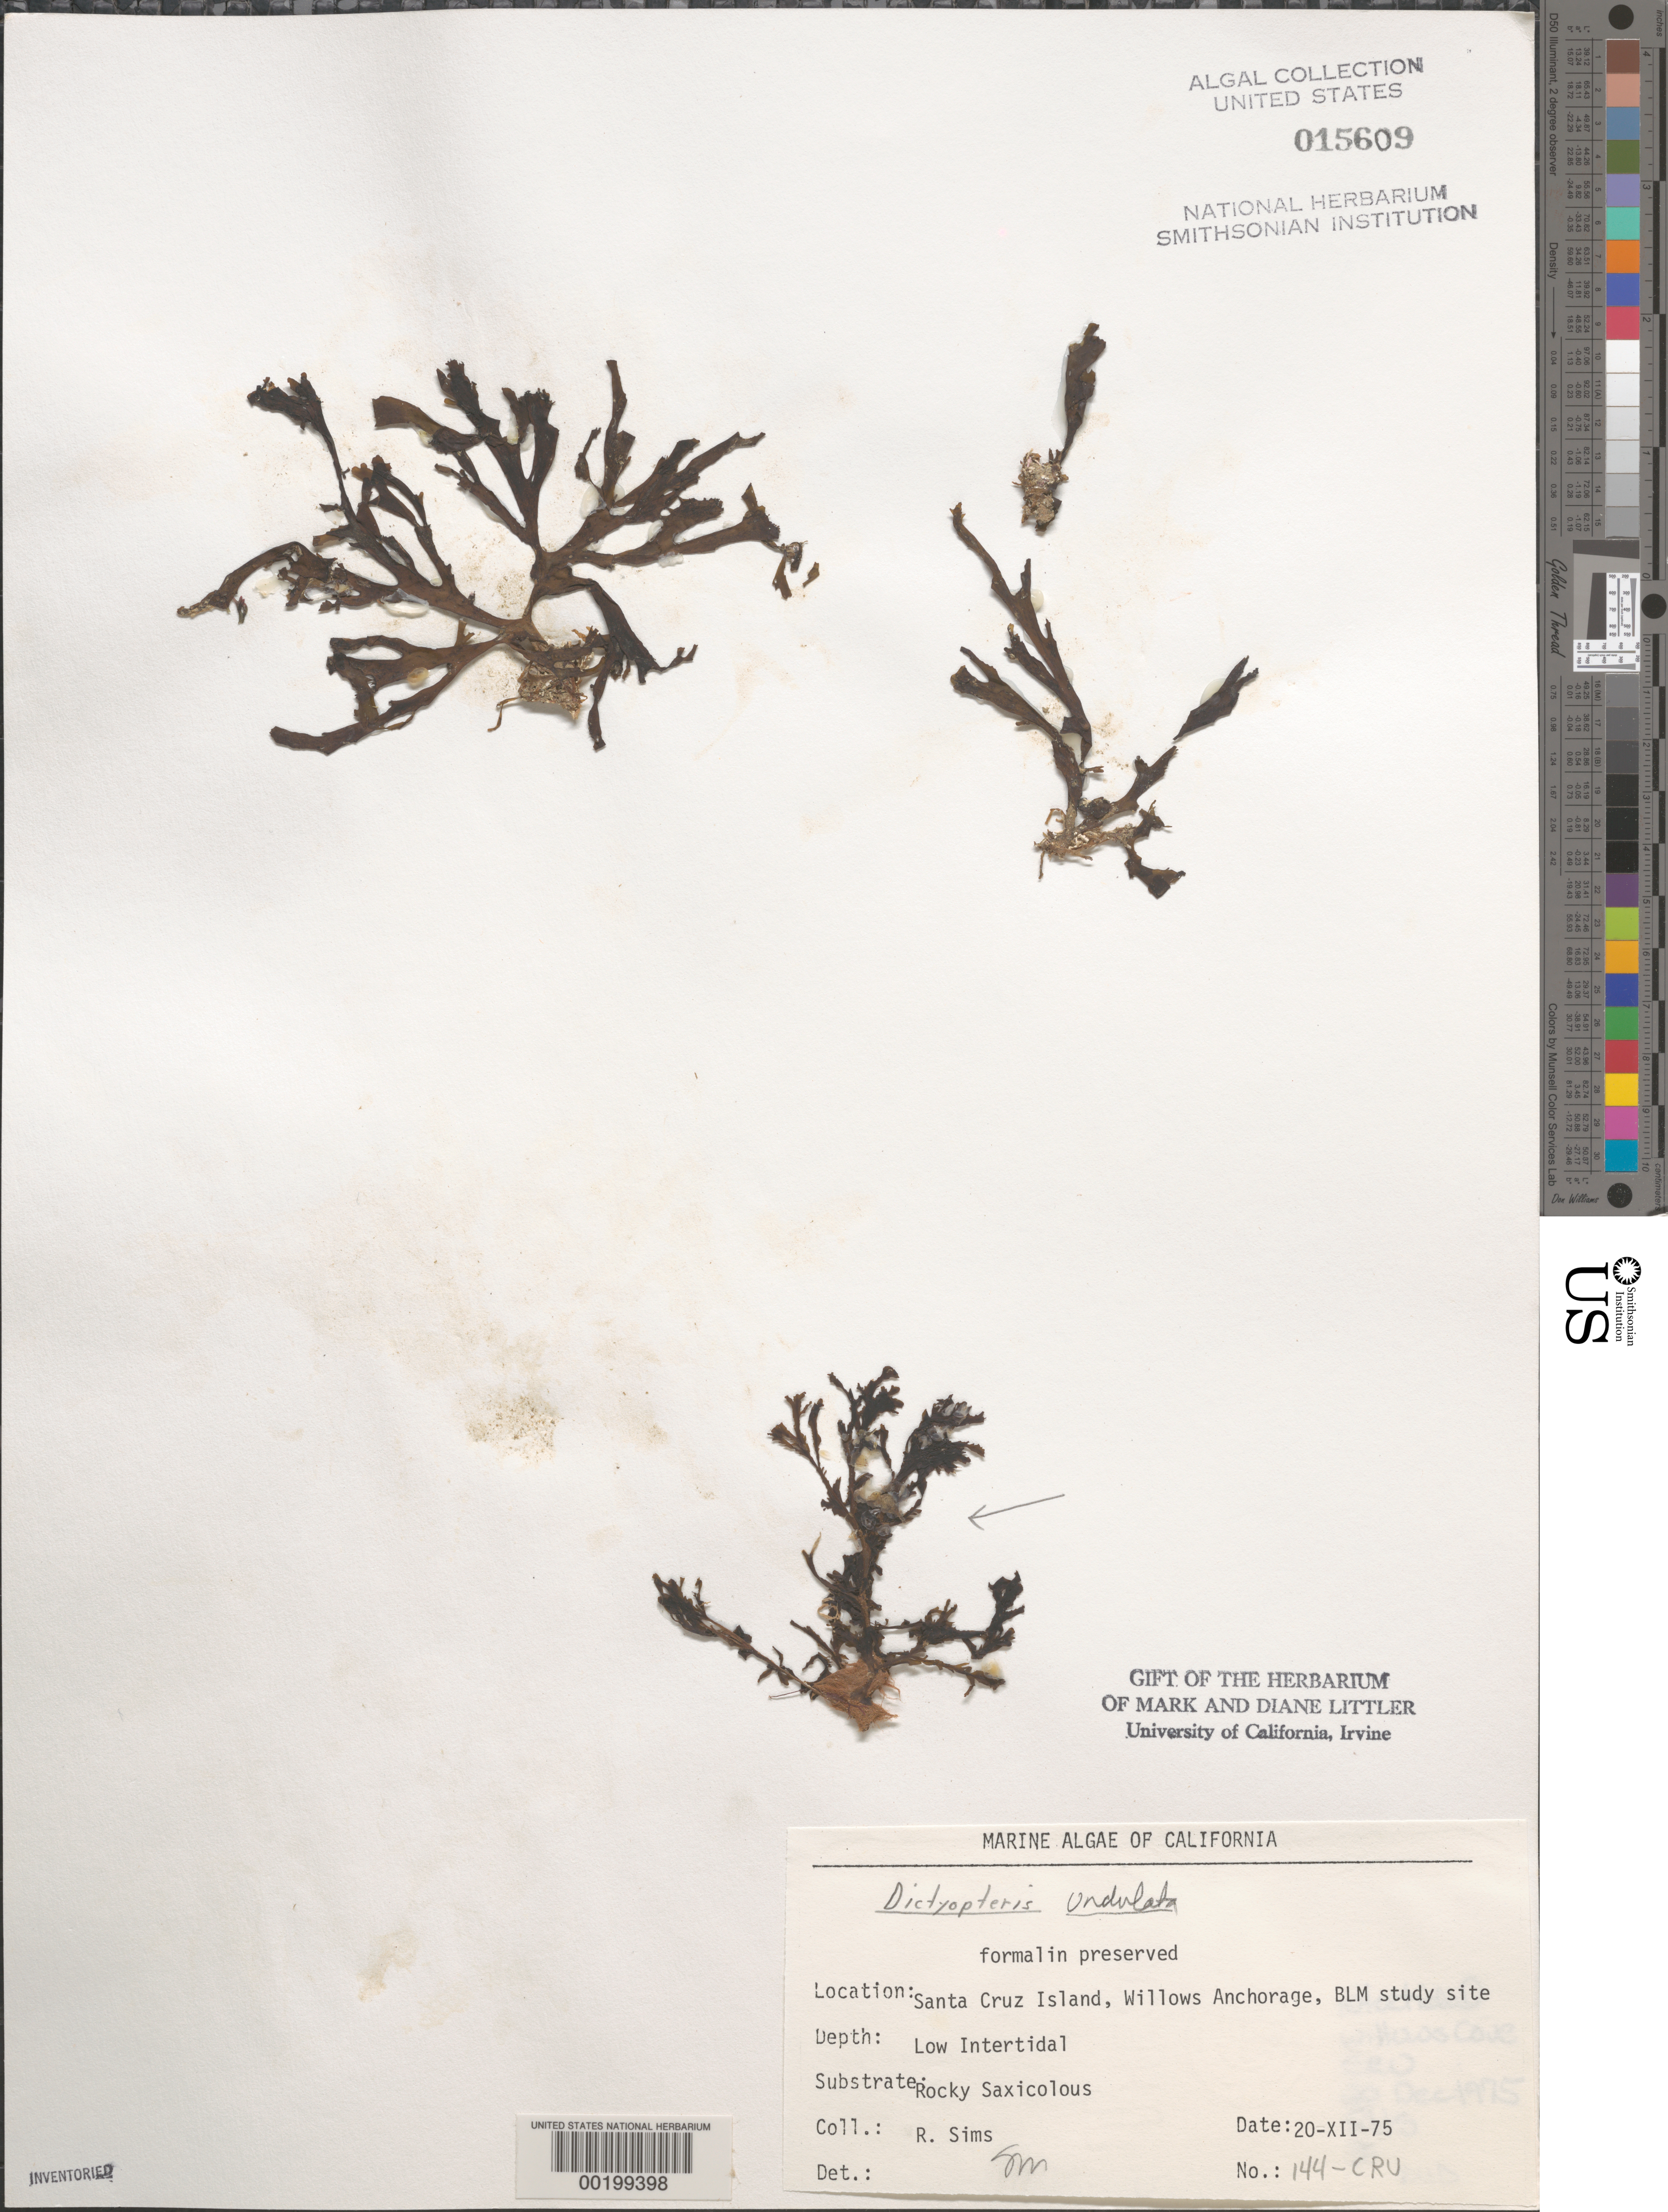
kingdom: Chromista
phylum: Ochrophyta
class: Phaeophyceae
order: Dictyotales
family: Dictyotaceae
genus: Dictyopteris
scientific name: Dictyopteris undulata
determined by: Murray, S. N.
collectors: R. H. Sims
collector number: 144-cru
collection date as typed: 20 Dec 1975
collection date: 1975-12-20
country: United States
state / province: California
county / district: Santa Barbara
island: Santa Cruz Island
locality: Willows Anchorage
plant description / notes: BLM-SOCALBIGHT Rocky Intertidal Survey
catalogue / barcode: US 15609